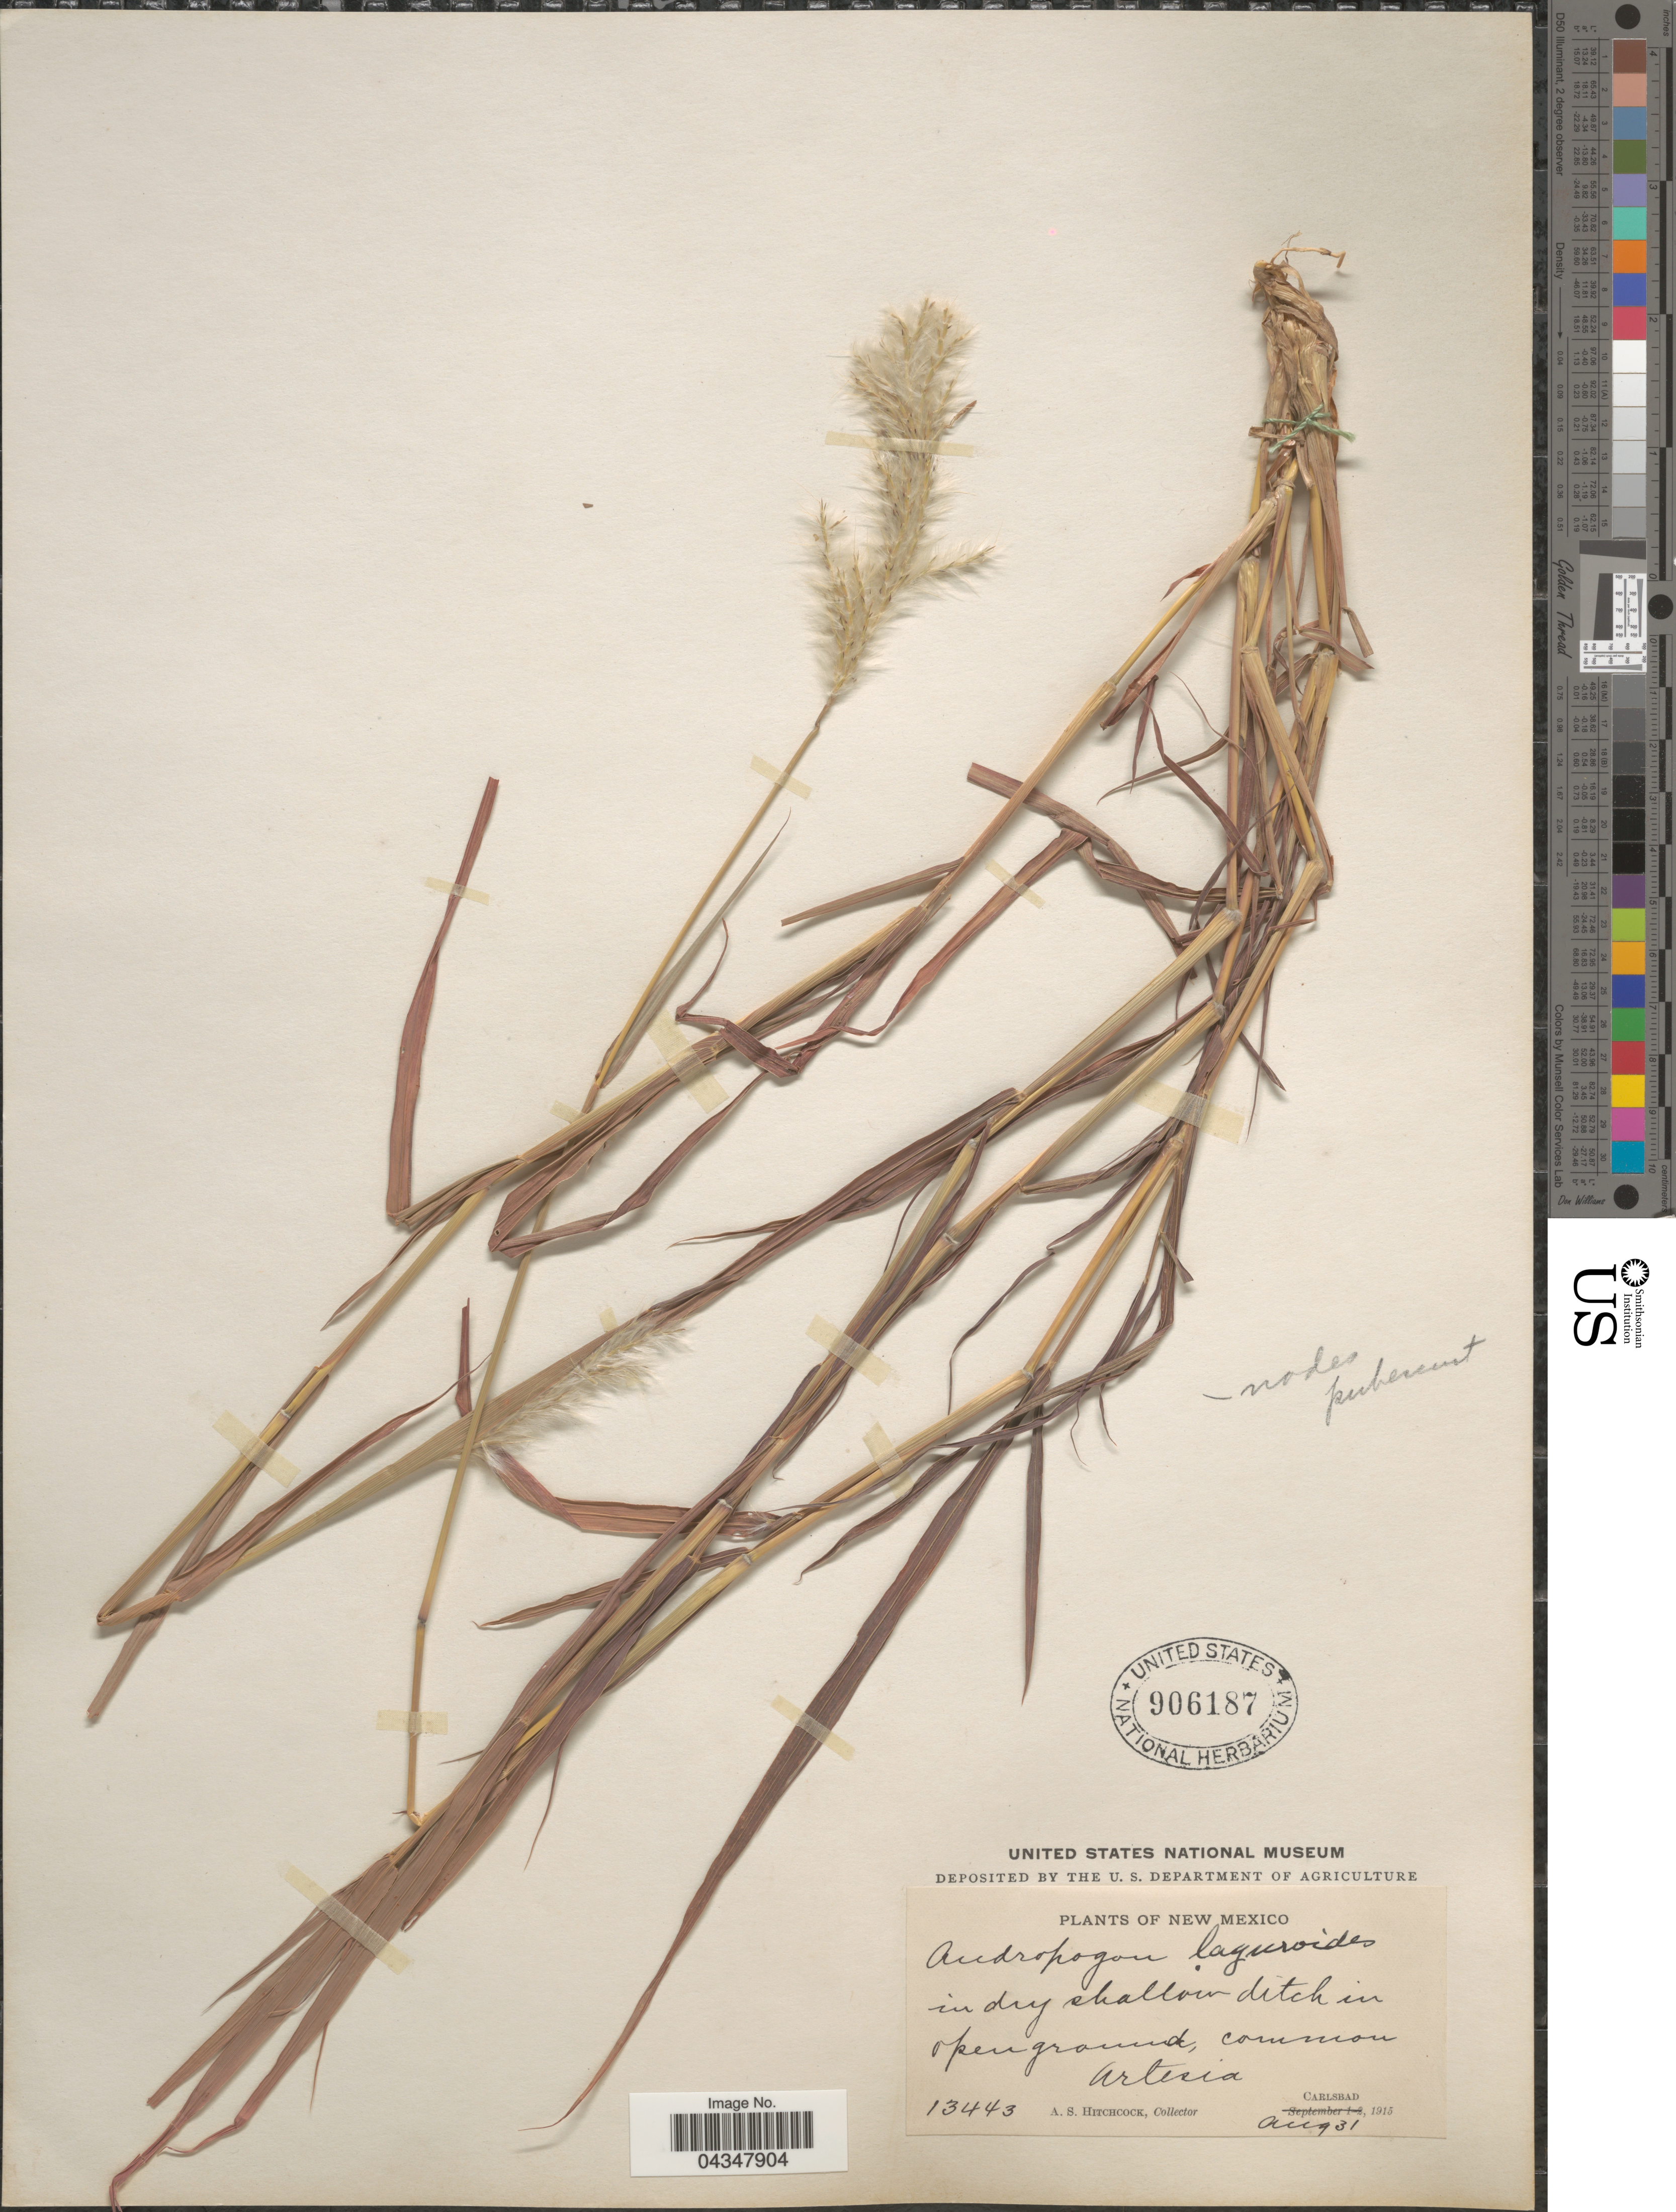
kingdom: Plantae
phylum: Tracheophyta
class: Liliopsida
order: Poales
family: Poaceae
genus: Bothriochloa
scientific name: Bothriochloa saccharoides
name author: (Sw.) Rydb.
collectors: A. S. Hitchcock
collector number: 13443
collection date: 1915-08-31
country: United States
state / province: New Mexico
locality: Artesia. Carlsbad.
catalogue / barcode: US 906187